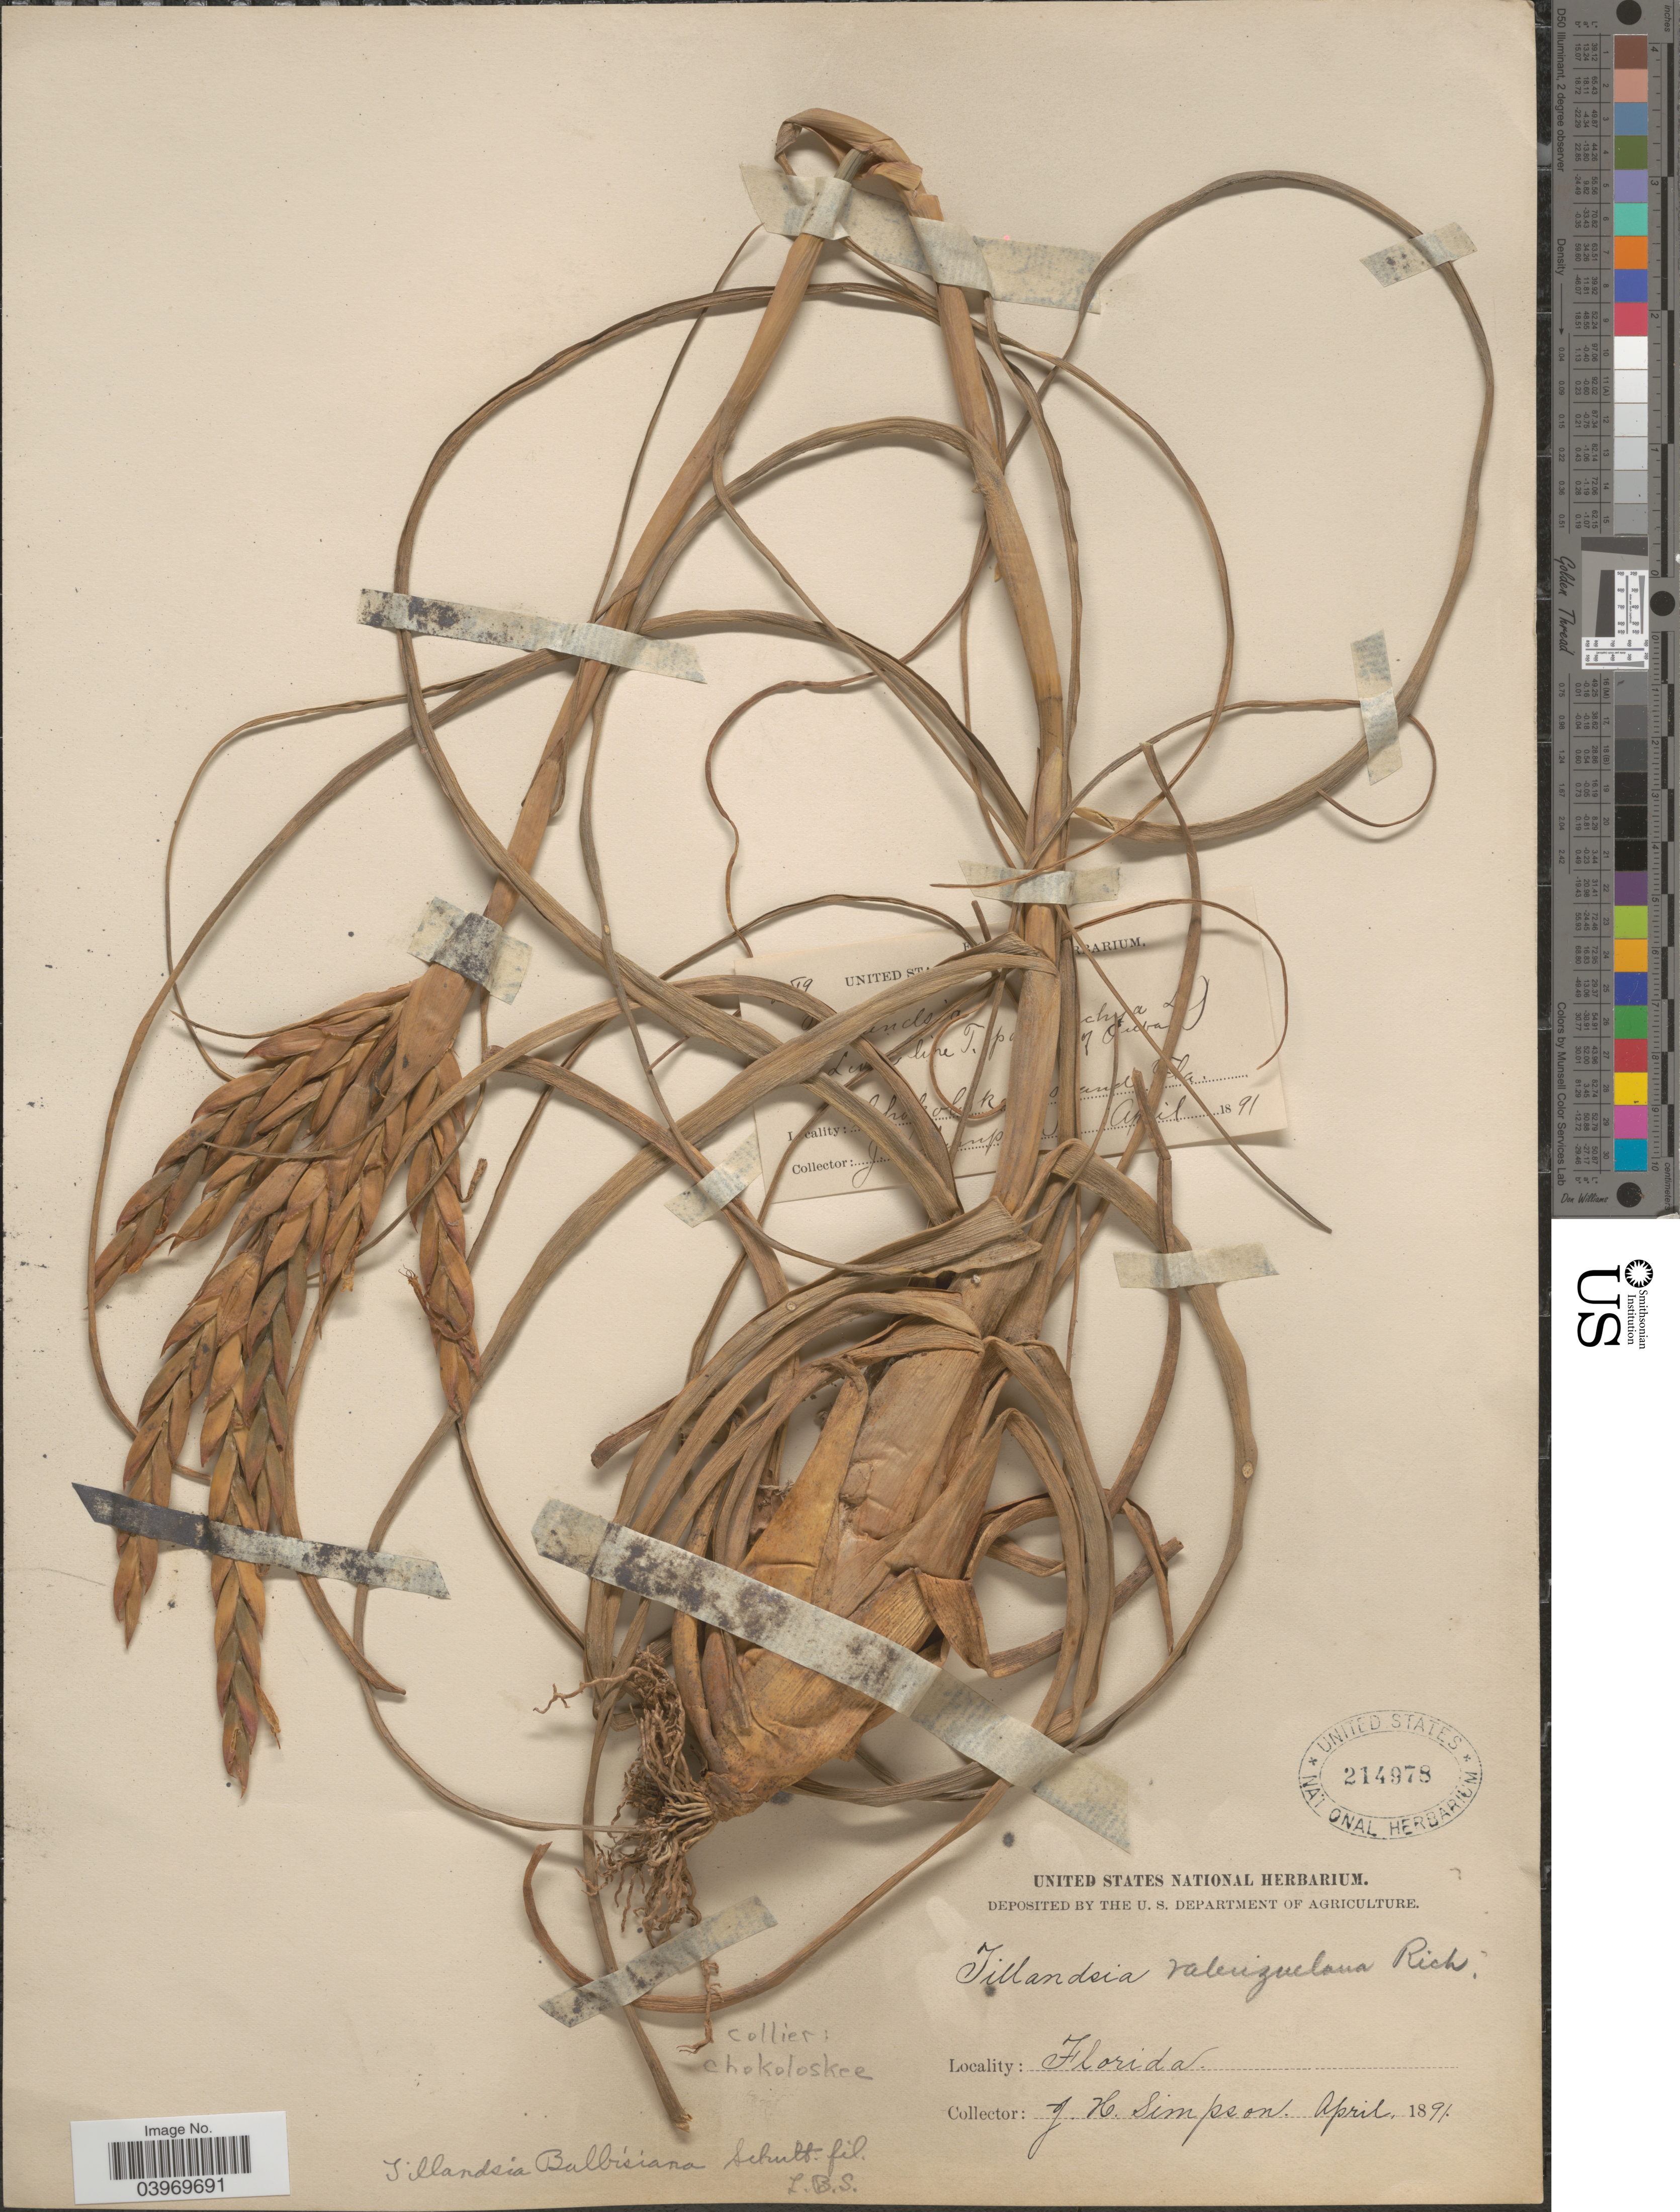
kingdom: Plantae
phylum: Tracheophyta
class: Liliopsida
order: Poales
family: Bromeliaceae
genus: Tillandsia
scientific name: Tillandsia balbisiana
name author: Schult. f.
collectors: J. H. Simpson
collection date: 1891-04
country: United States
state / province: Florida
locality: Collier: Chokoloskee.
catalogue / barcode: US 214978